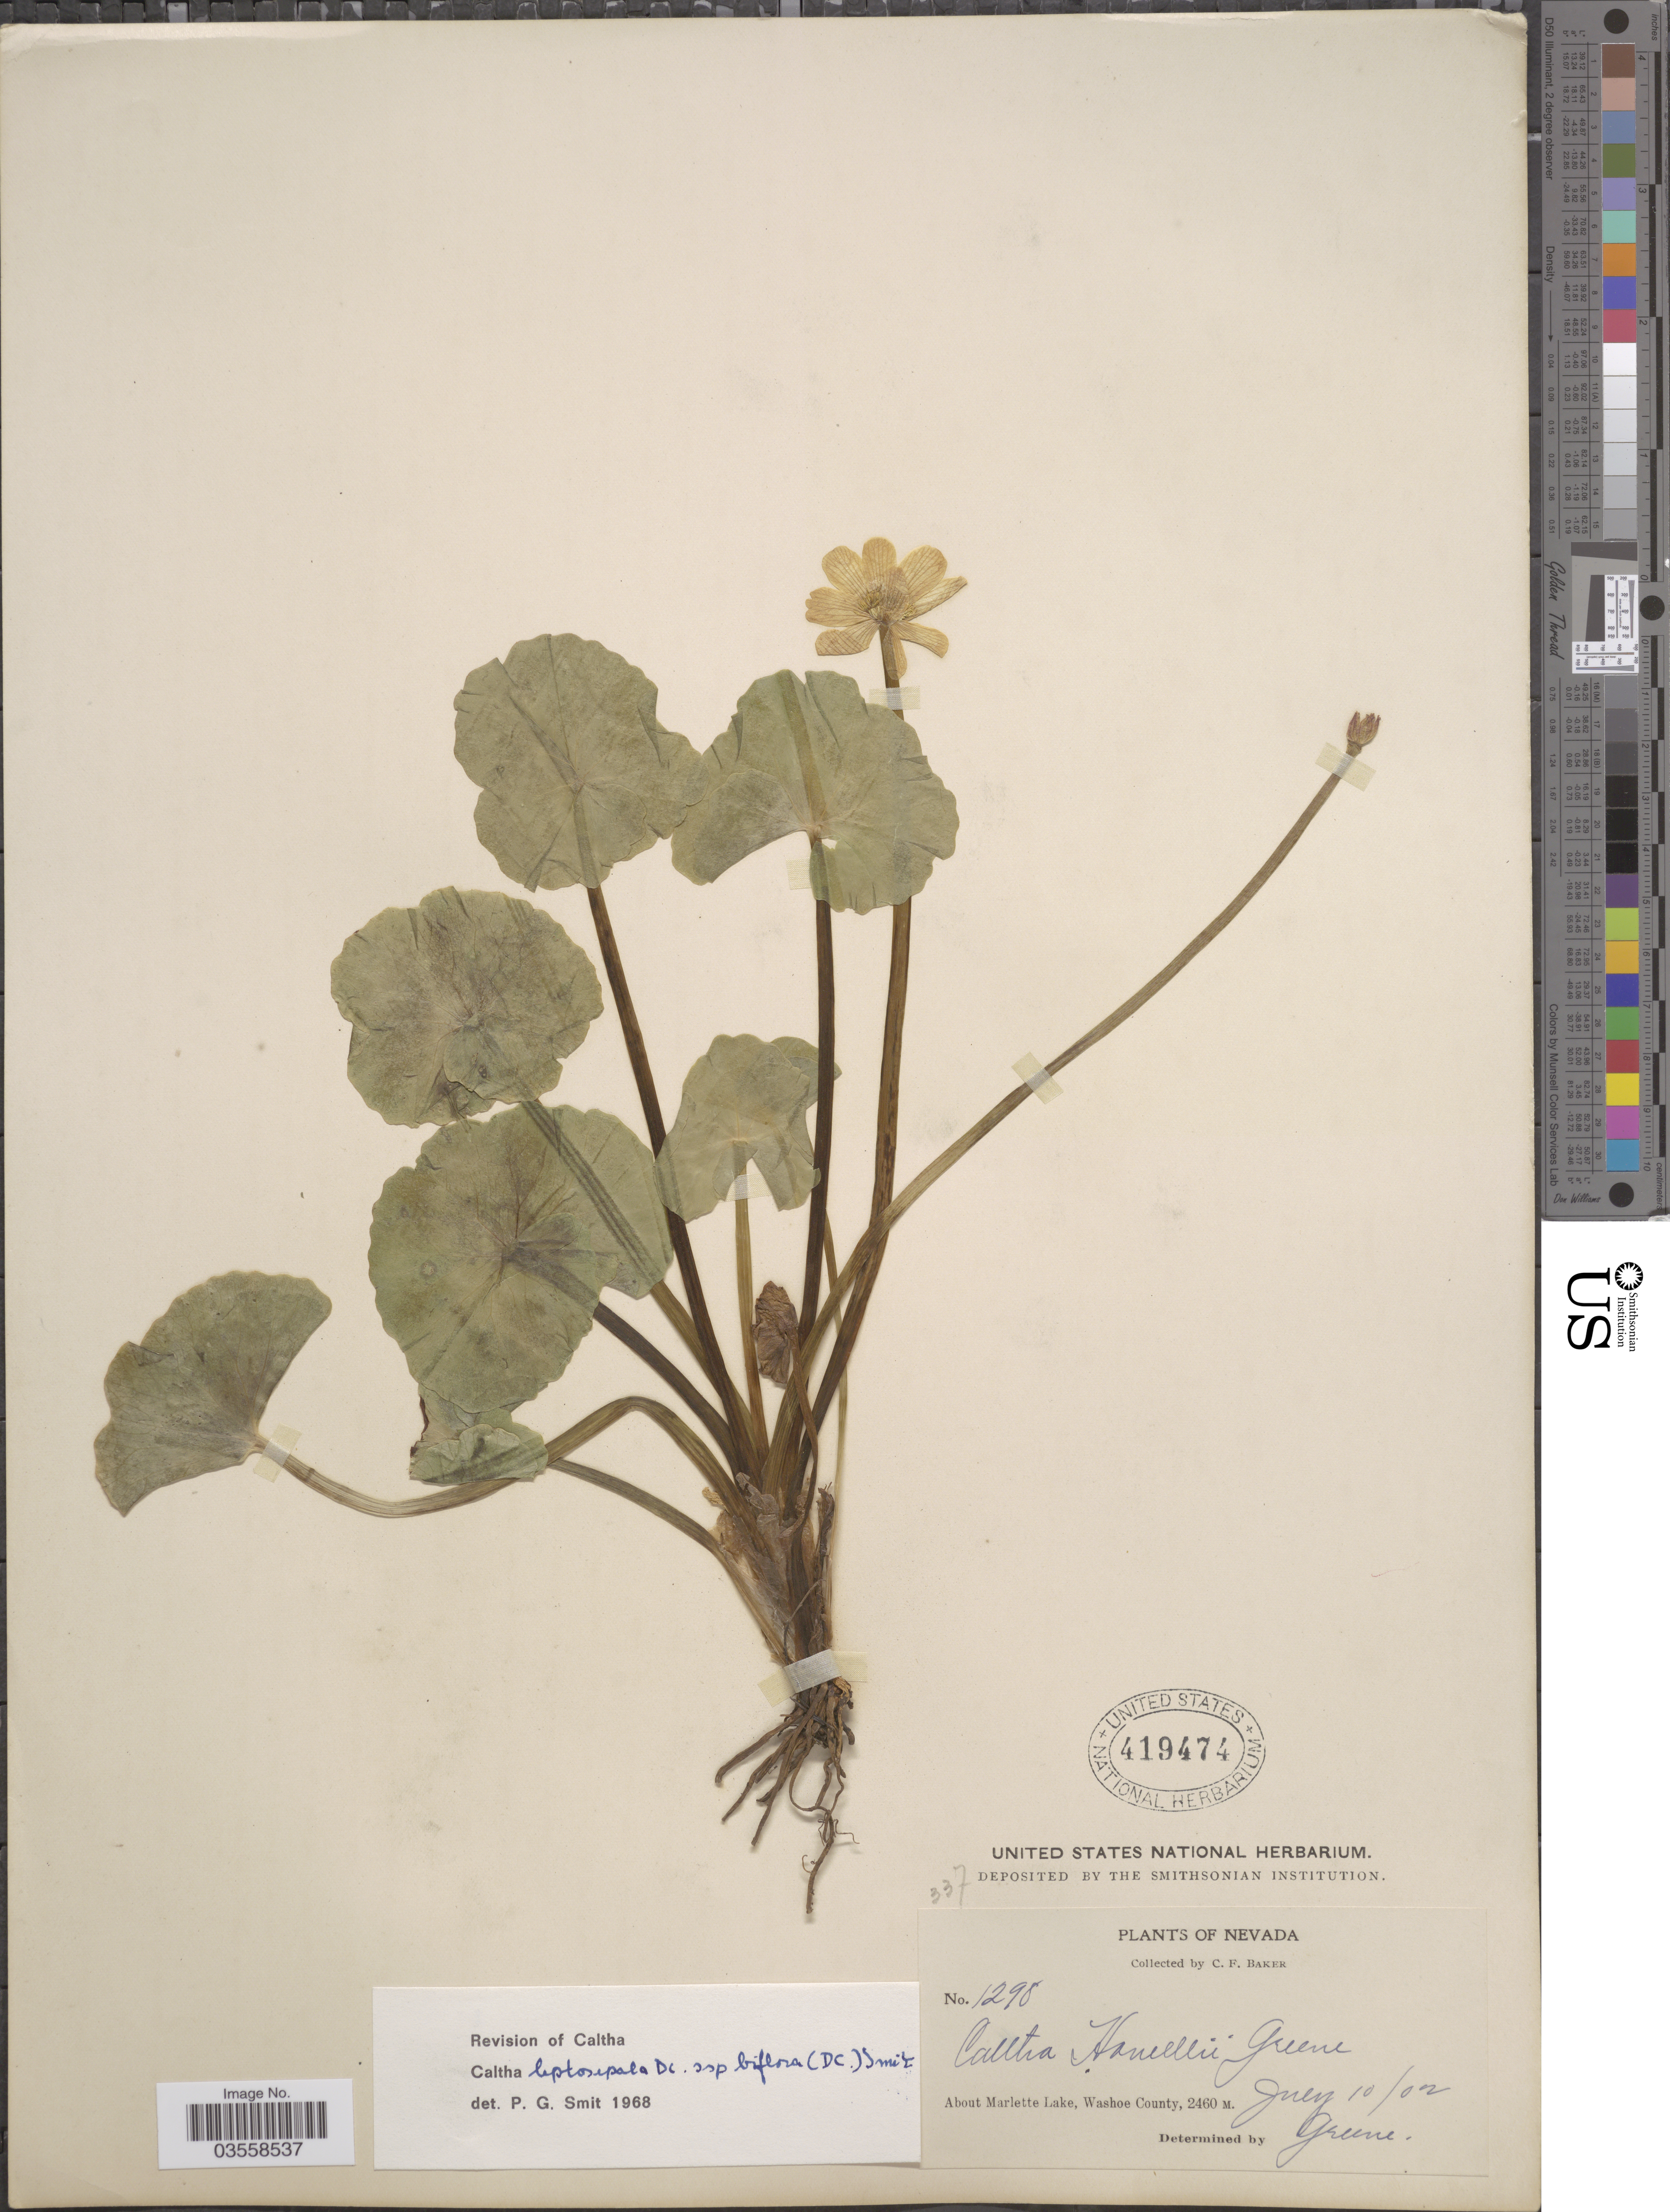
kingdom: Plantae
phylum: Tracheophyta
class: Magnoliopsida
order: Ranunculales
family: Ranunculaceae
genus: Caltha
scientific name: Caltha leptosepala subsp. biflora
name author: DC.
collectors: C. F. Baker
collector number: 1298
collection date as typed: Transcribed d/m/y: 10/7/2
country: United States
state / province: Nevada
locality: About Marlette Lake, Washoe County.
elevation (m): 2460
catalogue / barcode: US 419474